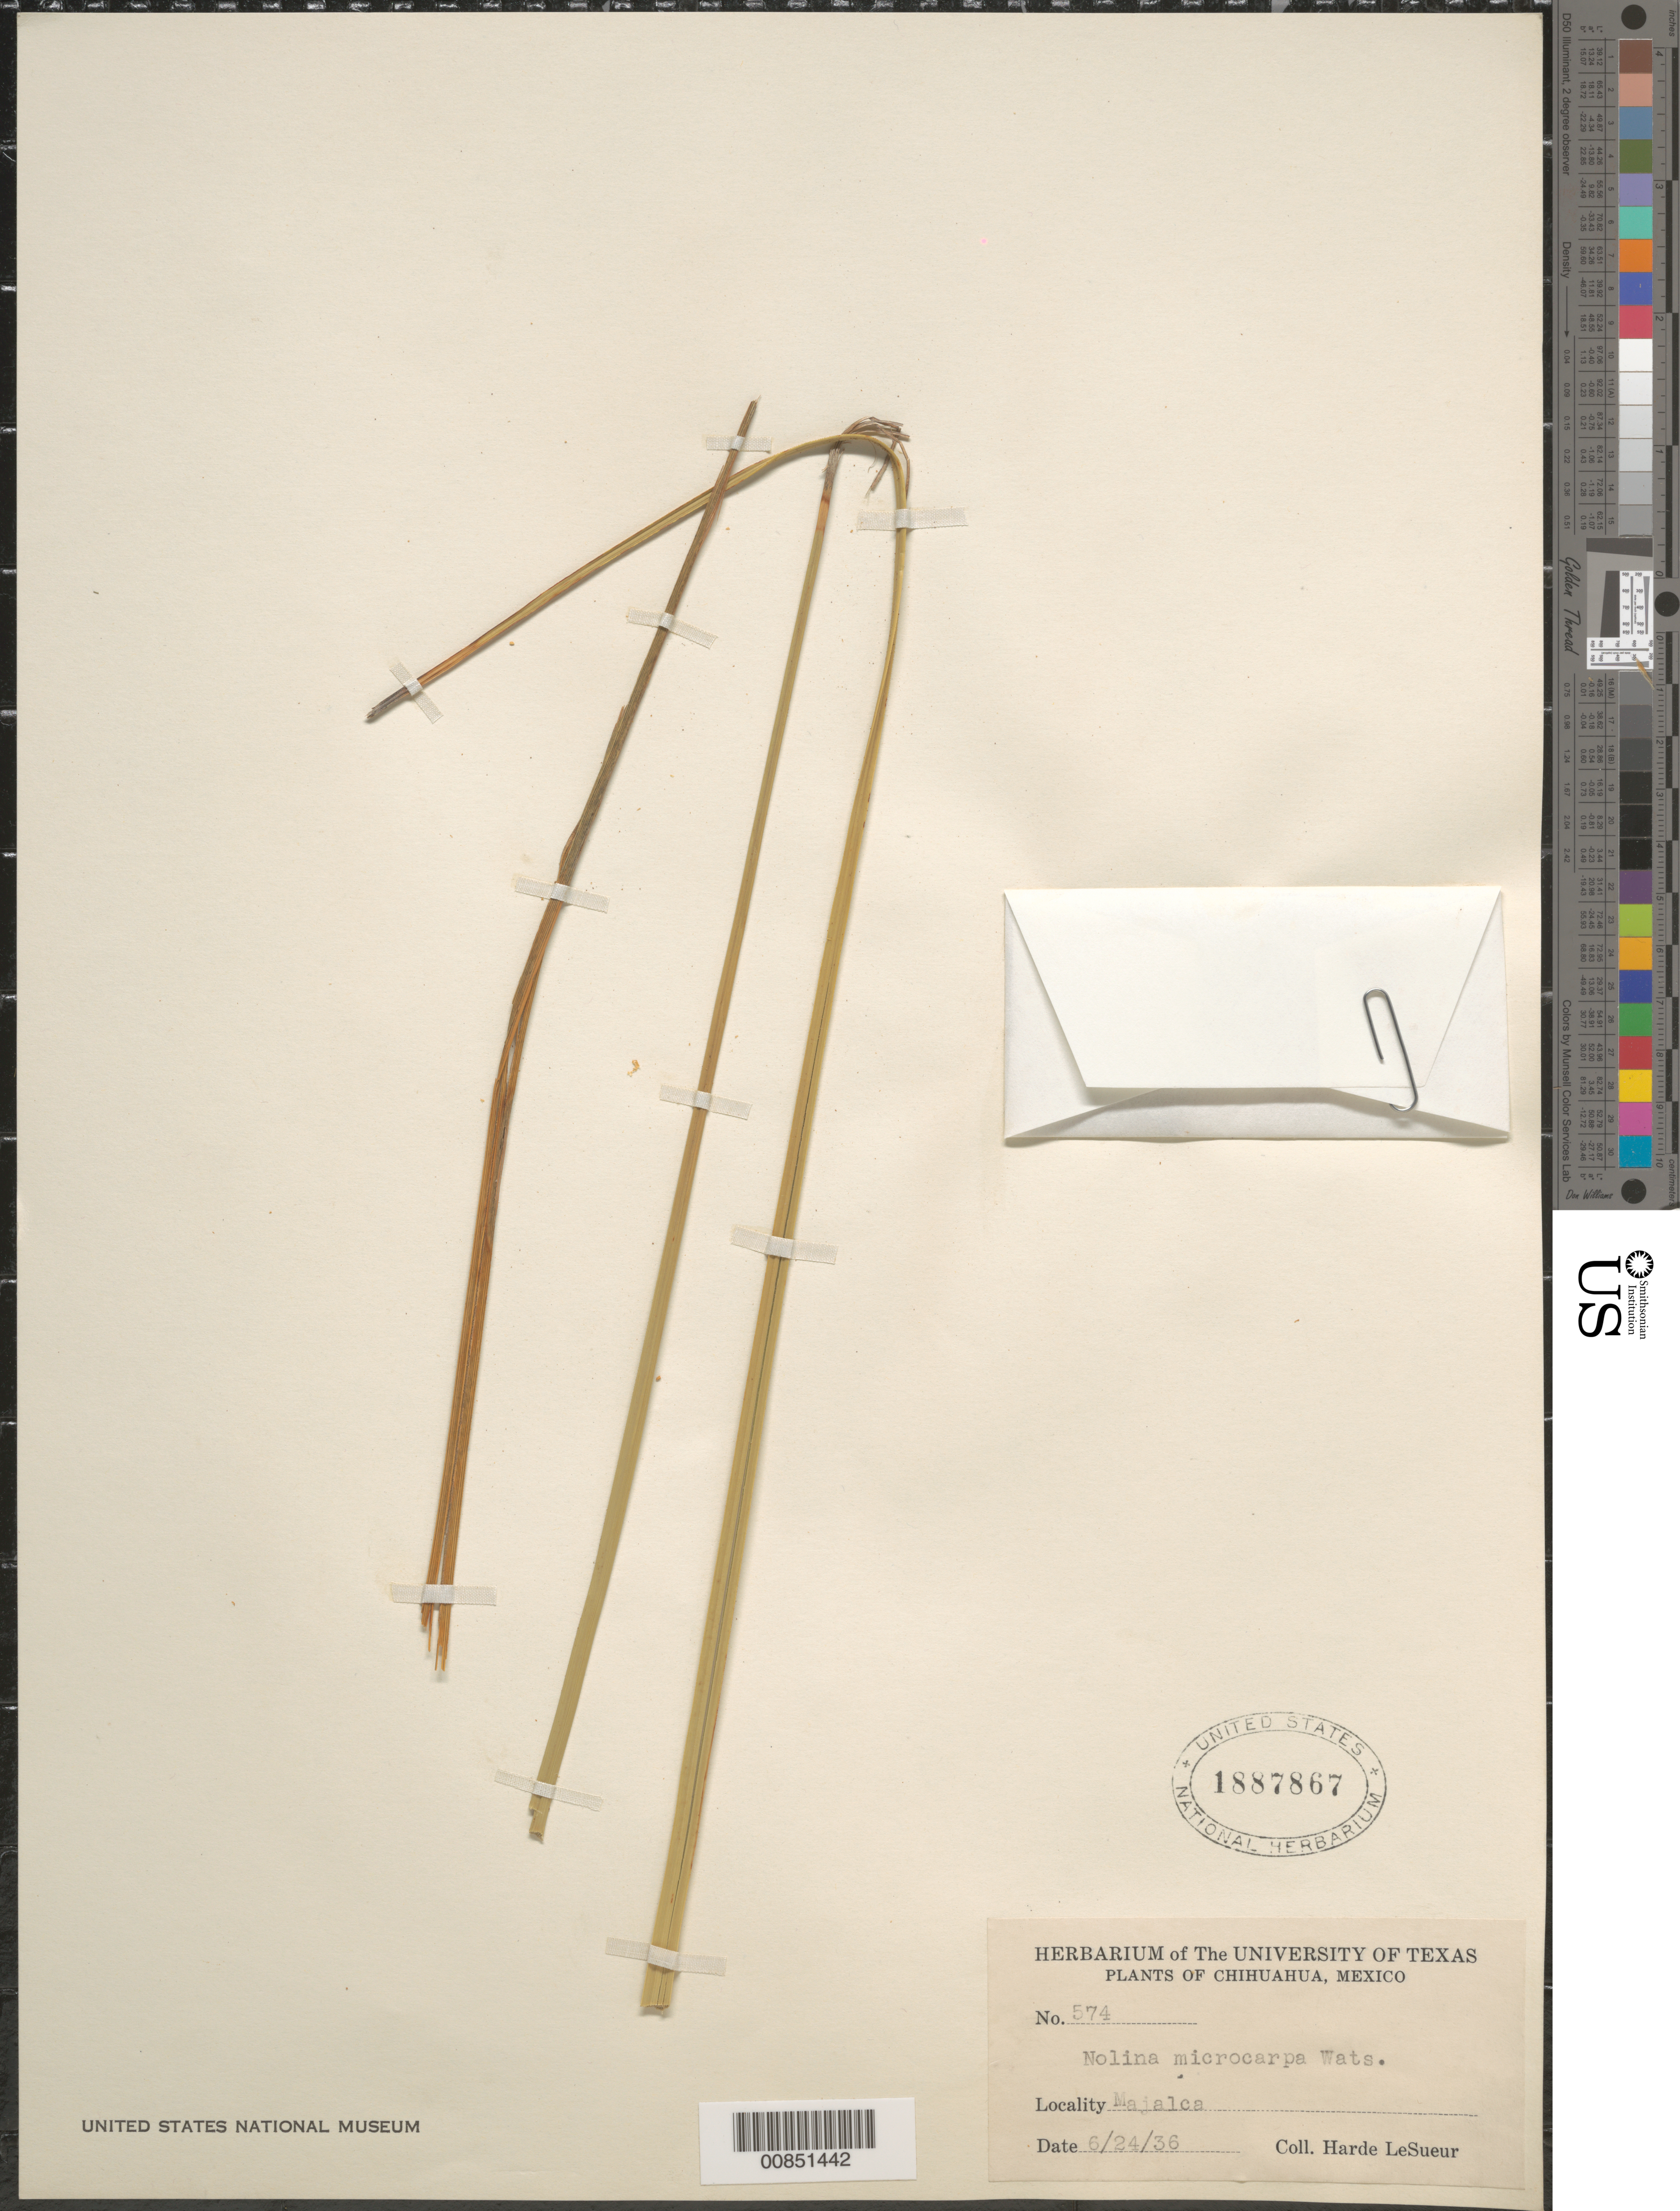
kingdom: Plantae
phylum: Tracheophyta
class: Liliopsida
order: Asparagales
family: Asparagaceae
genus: Nolina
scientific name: Nolina microcarpa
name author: S. Watson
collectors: D. H. LeSueur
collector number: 574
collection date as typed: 24 Jun 1936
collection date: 1936-06-24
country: Mexico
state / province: Chihuahua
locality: Majalca, Chihuahua.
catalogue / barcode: US 1887867